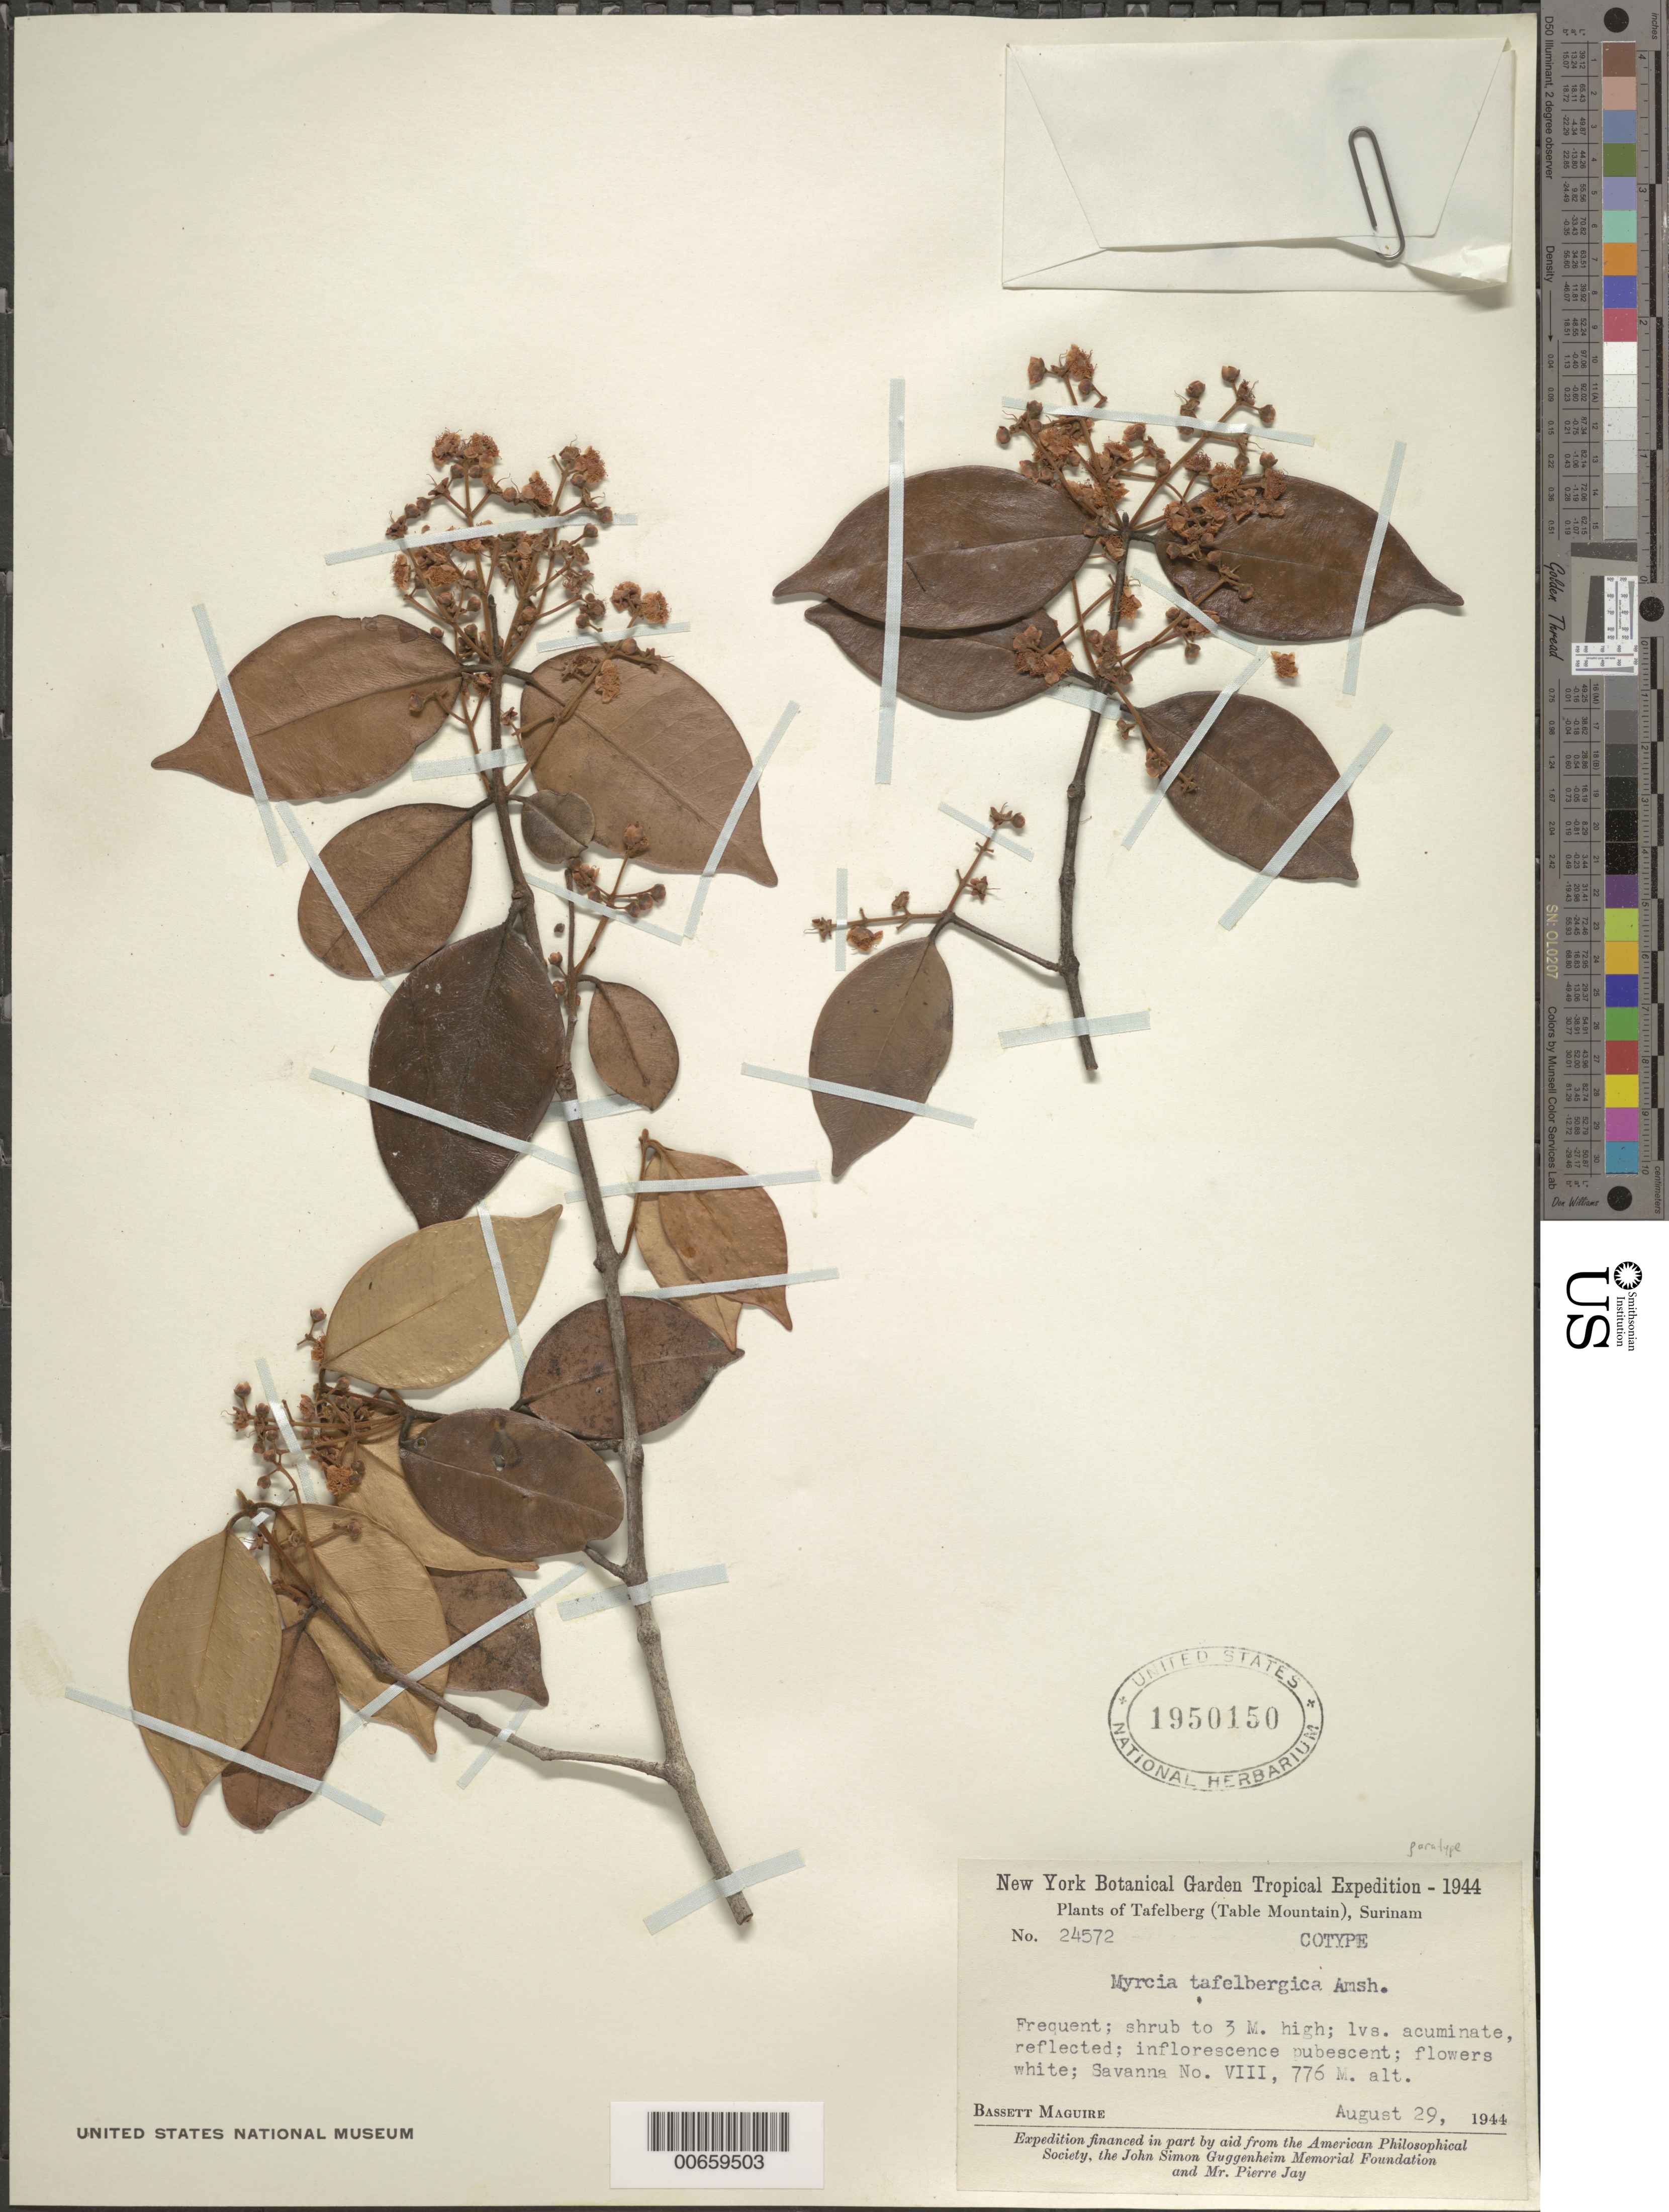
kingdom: Plantae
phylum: Tracheophyta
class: Magnoliopsida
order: Myrtales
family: Myrtaceae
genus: Myrcia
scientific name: Myrcia tafelbergica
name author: Amshoff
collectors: B. Maguire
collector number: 24572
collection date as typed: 29-Aug-44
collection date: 1944-08-29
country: Suriname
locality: Tafelberg (Table Mountain), Savanna VIII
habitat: Savanna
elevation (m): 776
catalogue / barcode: US 1950150